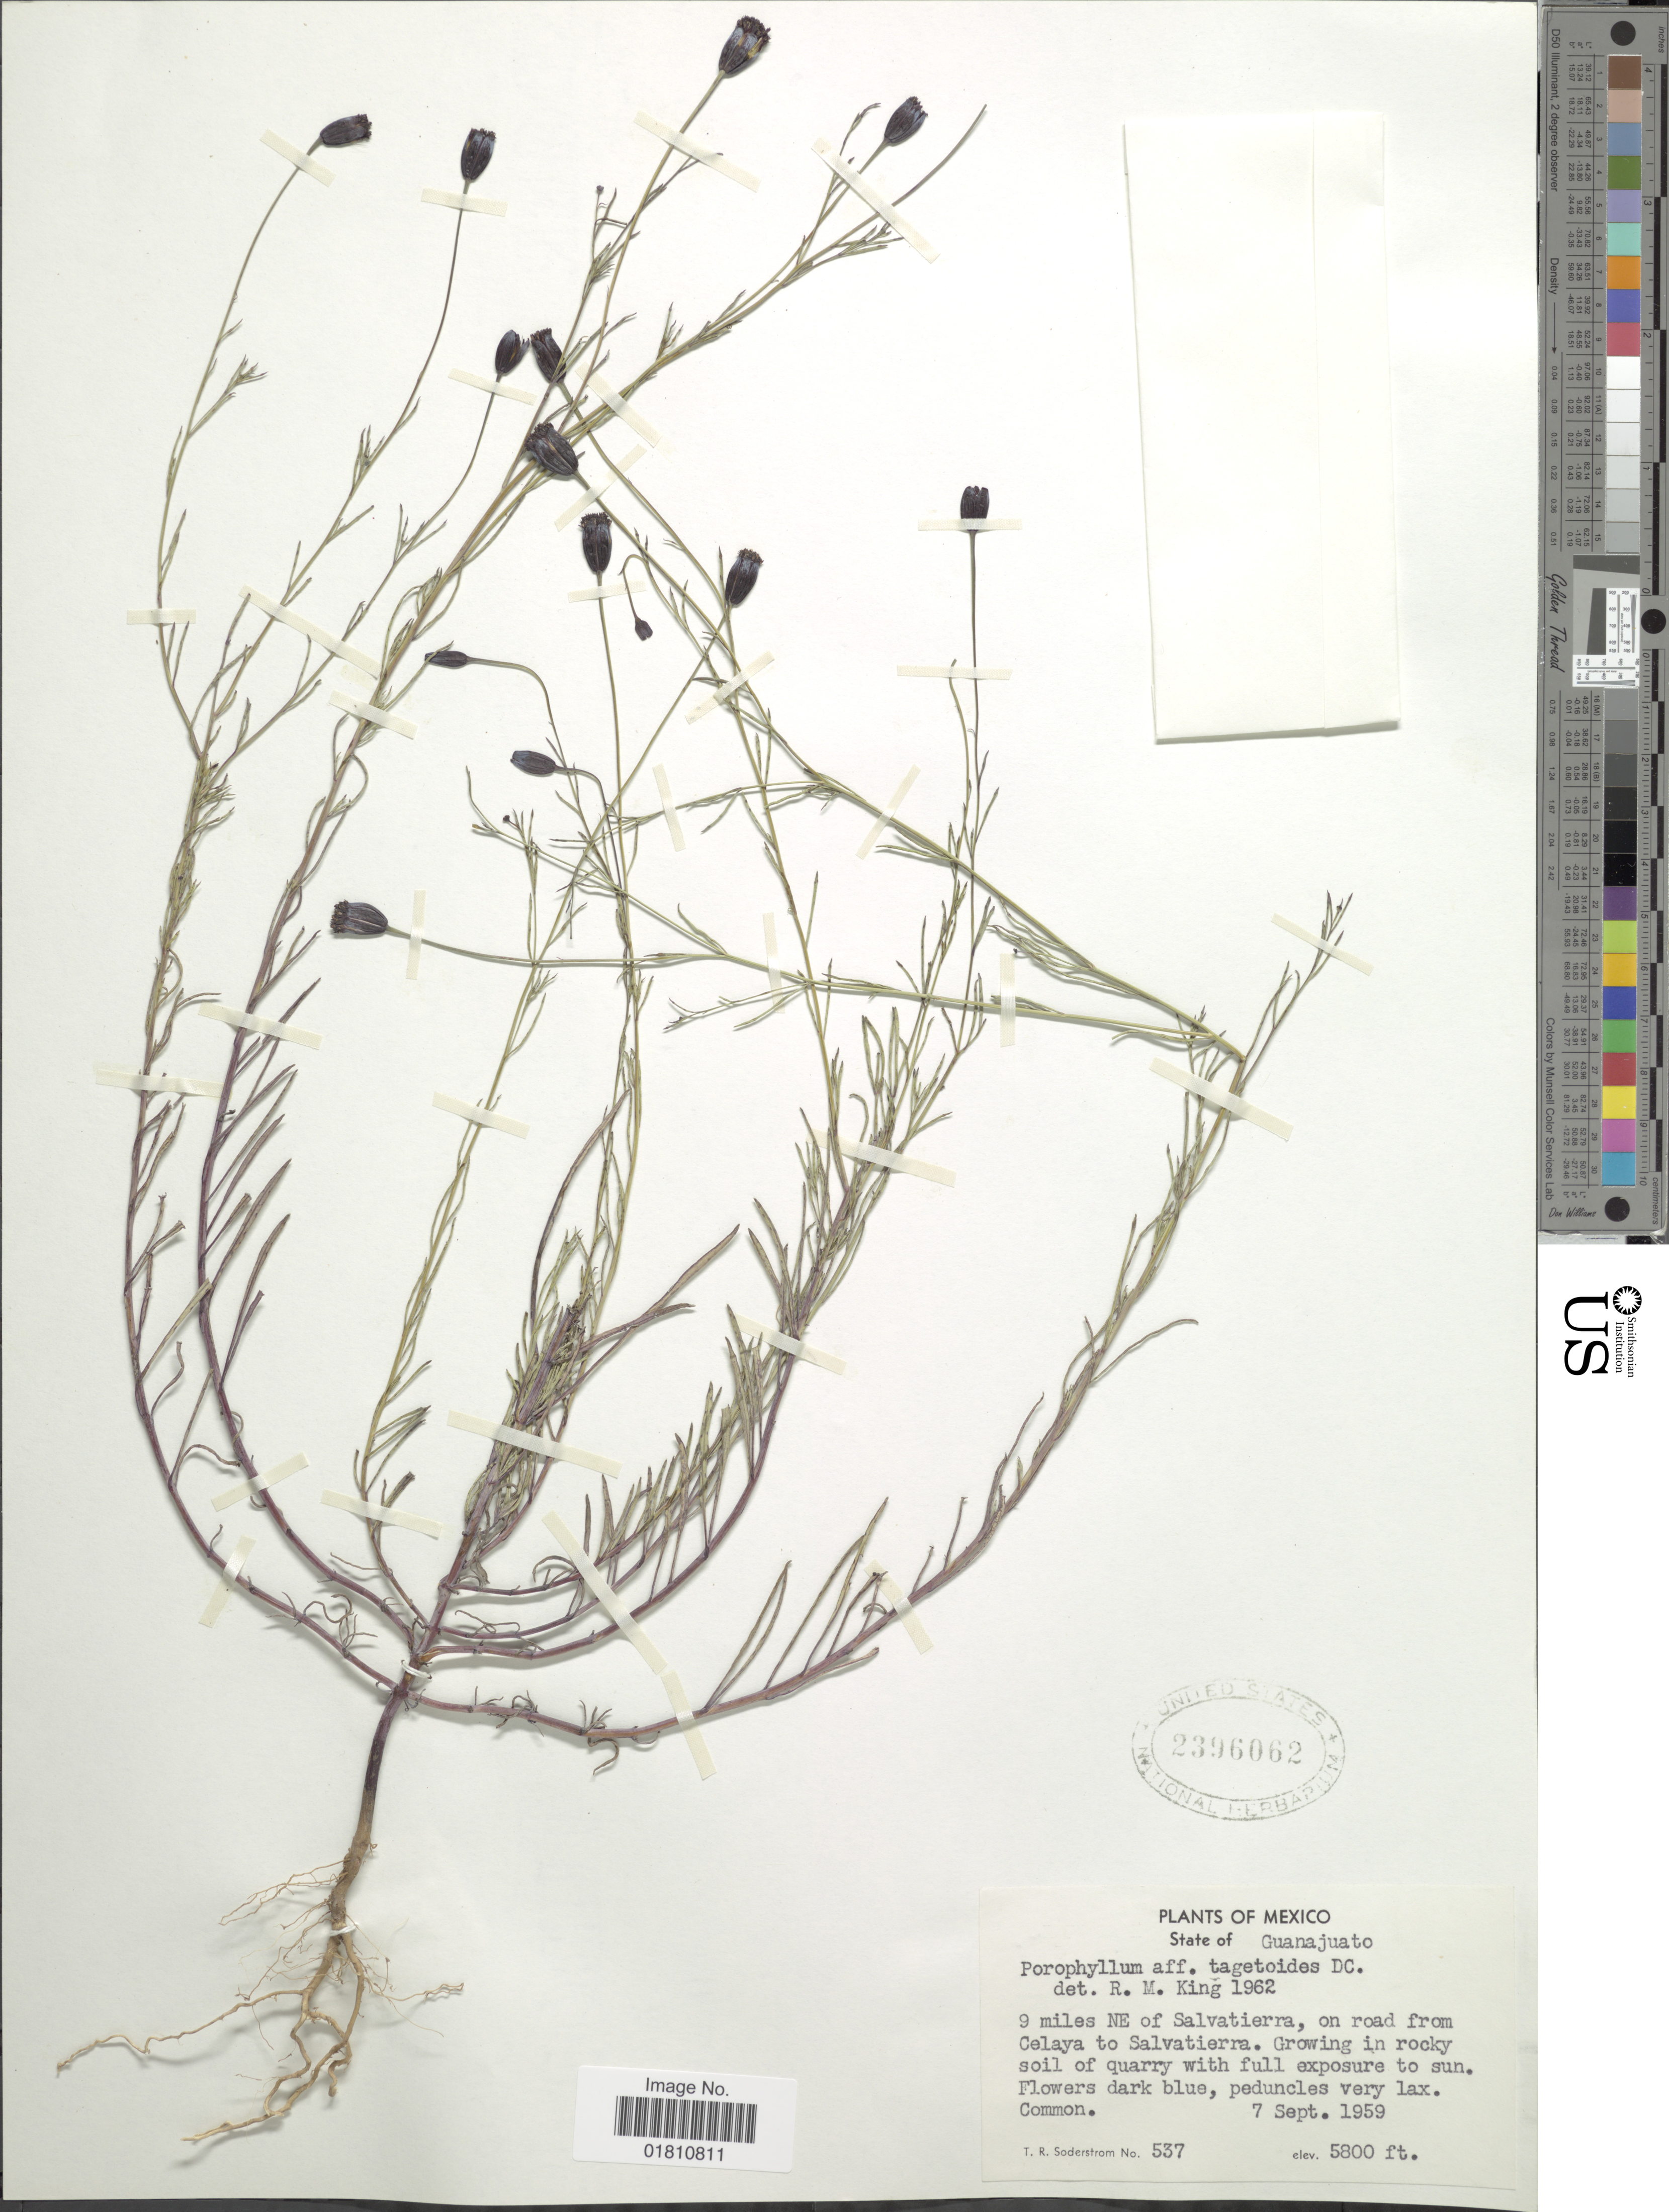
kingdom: Plantae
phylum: Tracheophyta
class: Magnoliopsida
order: Asterales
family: Asteraceae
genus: Porophyllum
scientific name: Porophyllum tagetoides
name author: (Kunth) DC.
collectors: T. R. Soderstrom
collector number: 537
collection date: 1959-09-07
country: Mexico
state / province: Guanajuato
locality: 9 miles NE of Salvatierra, on road from Celaya to Salvatierra.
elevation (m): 1768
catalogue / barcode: US 2396062